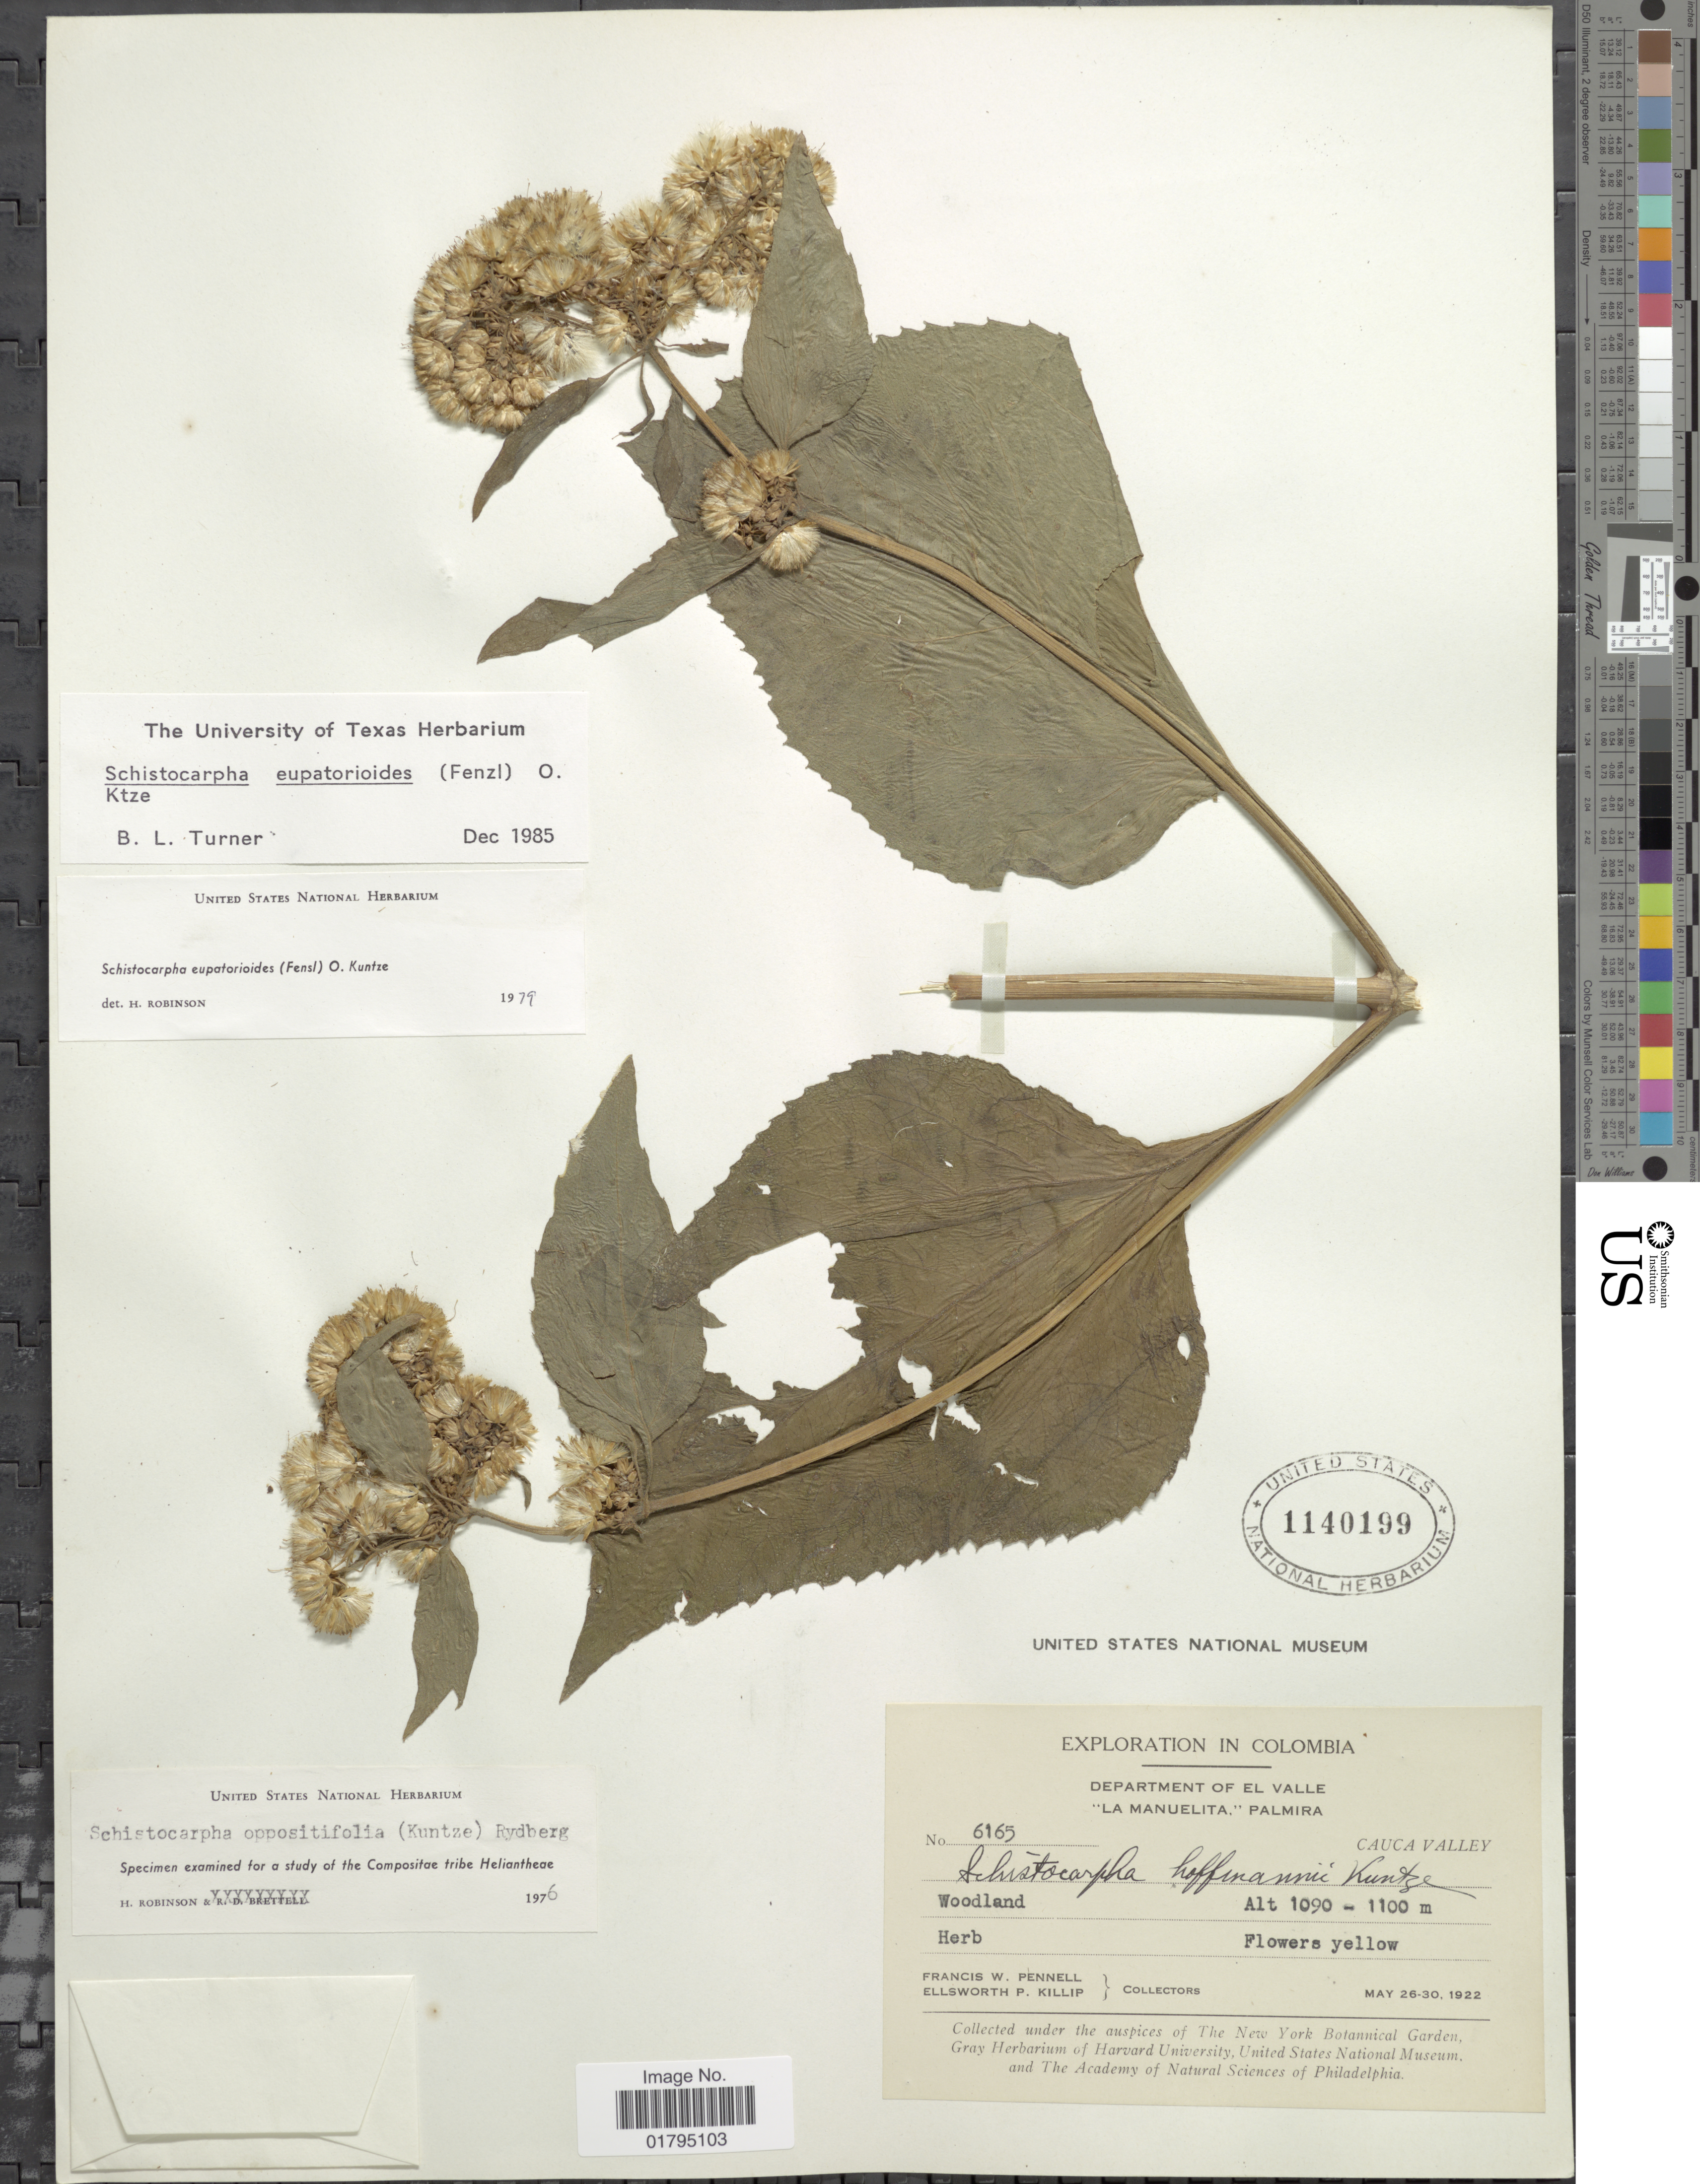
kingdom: Plantae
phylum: Tracheophyta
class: Magnoliopsida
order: Asterales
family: Asteraceae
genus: Schistocarpha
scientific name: Schistocarpha eupatorioides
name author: (Fenzl) Kuntze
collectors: F. W. Pennell & E. P. Killip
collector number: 6165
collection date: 1922-05-26/1922-05-30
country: Colombia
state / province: Valle del Cauca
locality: Department of El Valle "La Manuelita, "Palmira, Cauca Valley.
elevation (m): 1090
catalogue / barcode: US 1140199